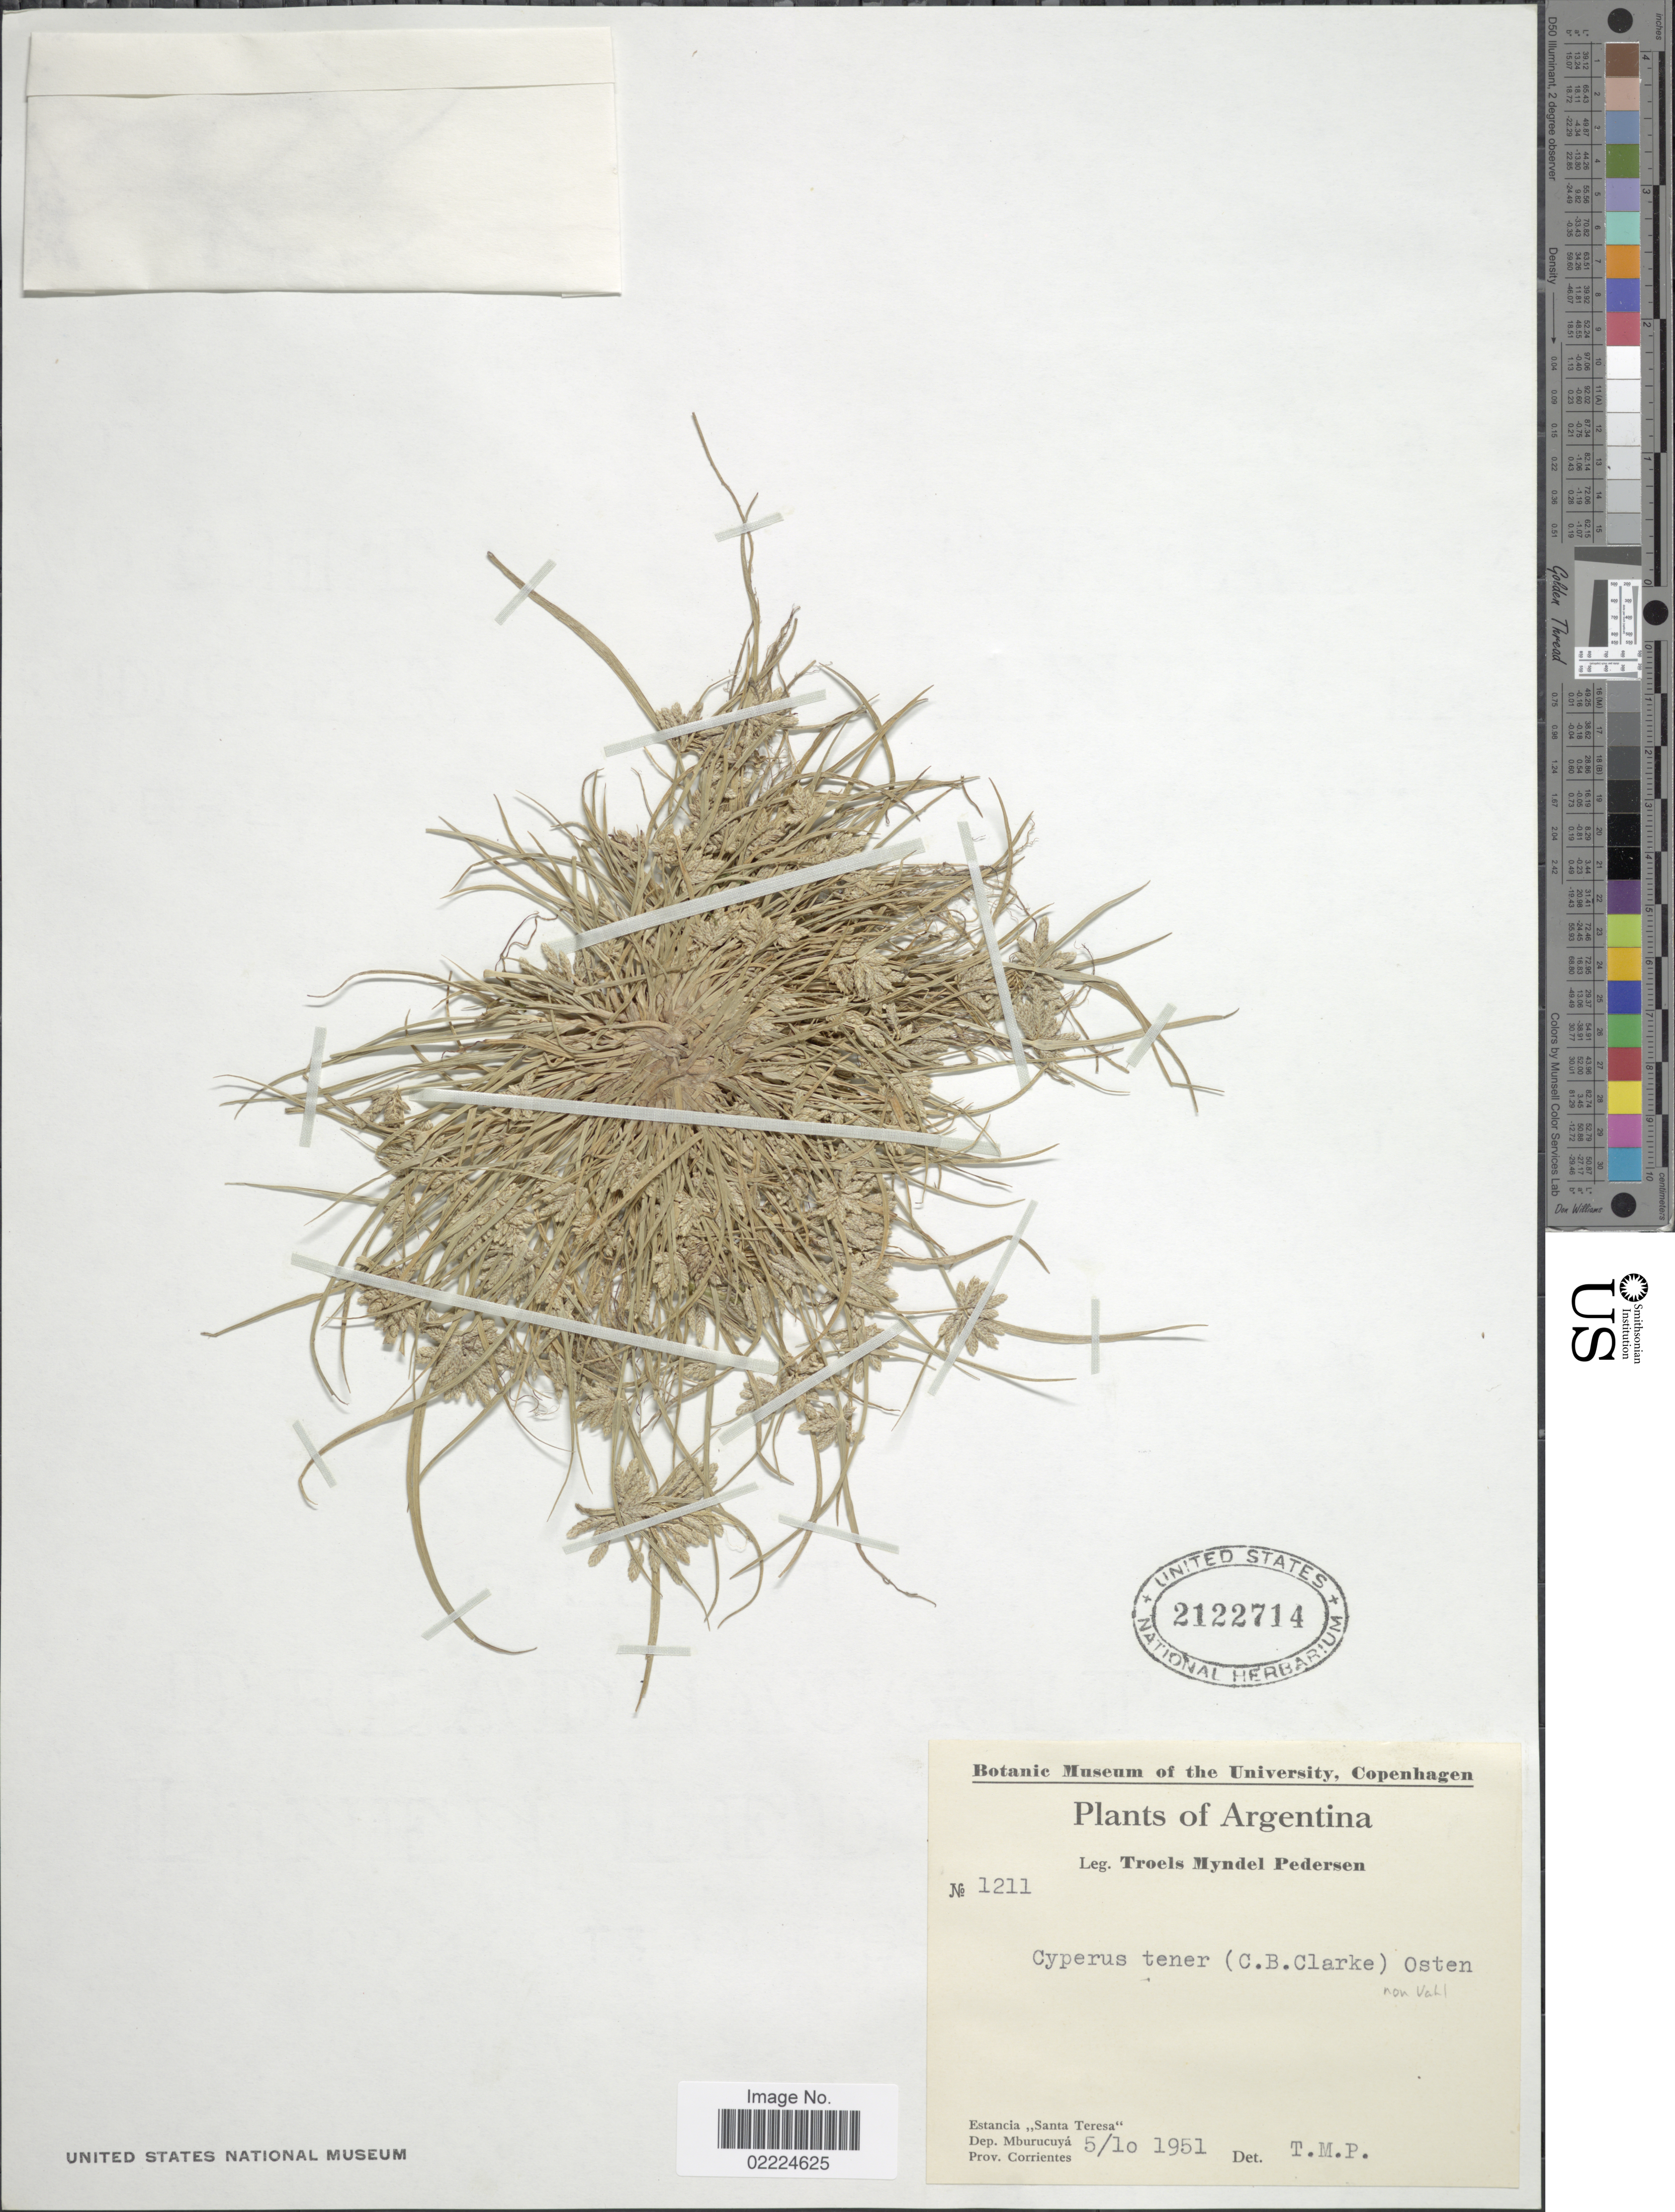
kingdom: Plantae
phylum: Tracheophyta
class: Liliopsida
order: Poales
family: Cyperaceae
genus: Cyperus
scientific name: Cyperus barrosianus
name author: Herter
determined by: Strong, Mark T., (BOT), Smithsonian Institution - National Museum of Natural History (UNITED STATES)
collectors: T. Pederson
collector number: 1211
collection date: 1951-10-05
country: Argentina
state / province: Corrientes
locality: Estancia "Santa Teresa". Dep. Mburucuya.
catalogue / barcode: US 2122714